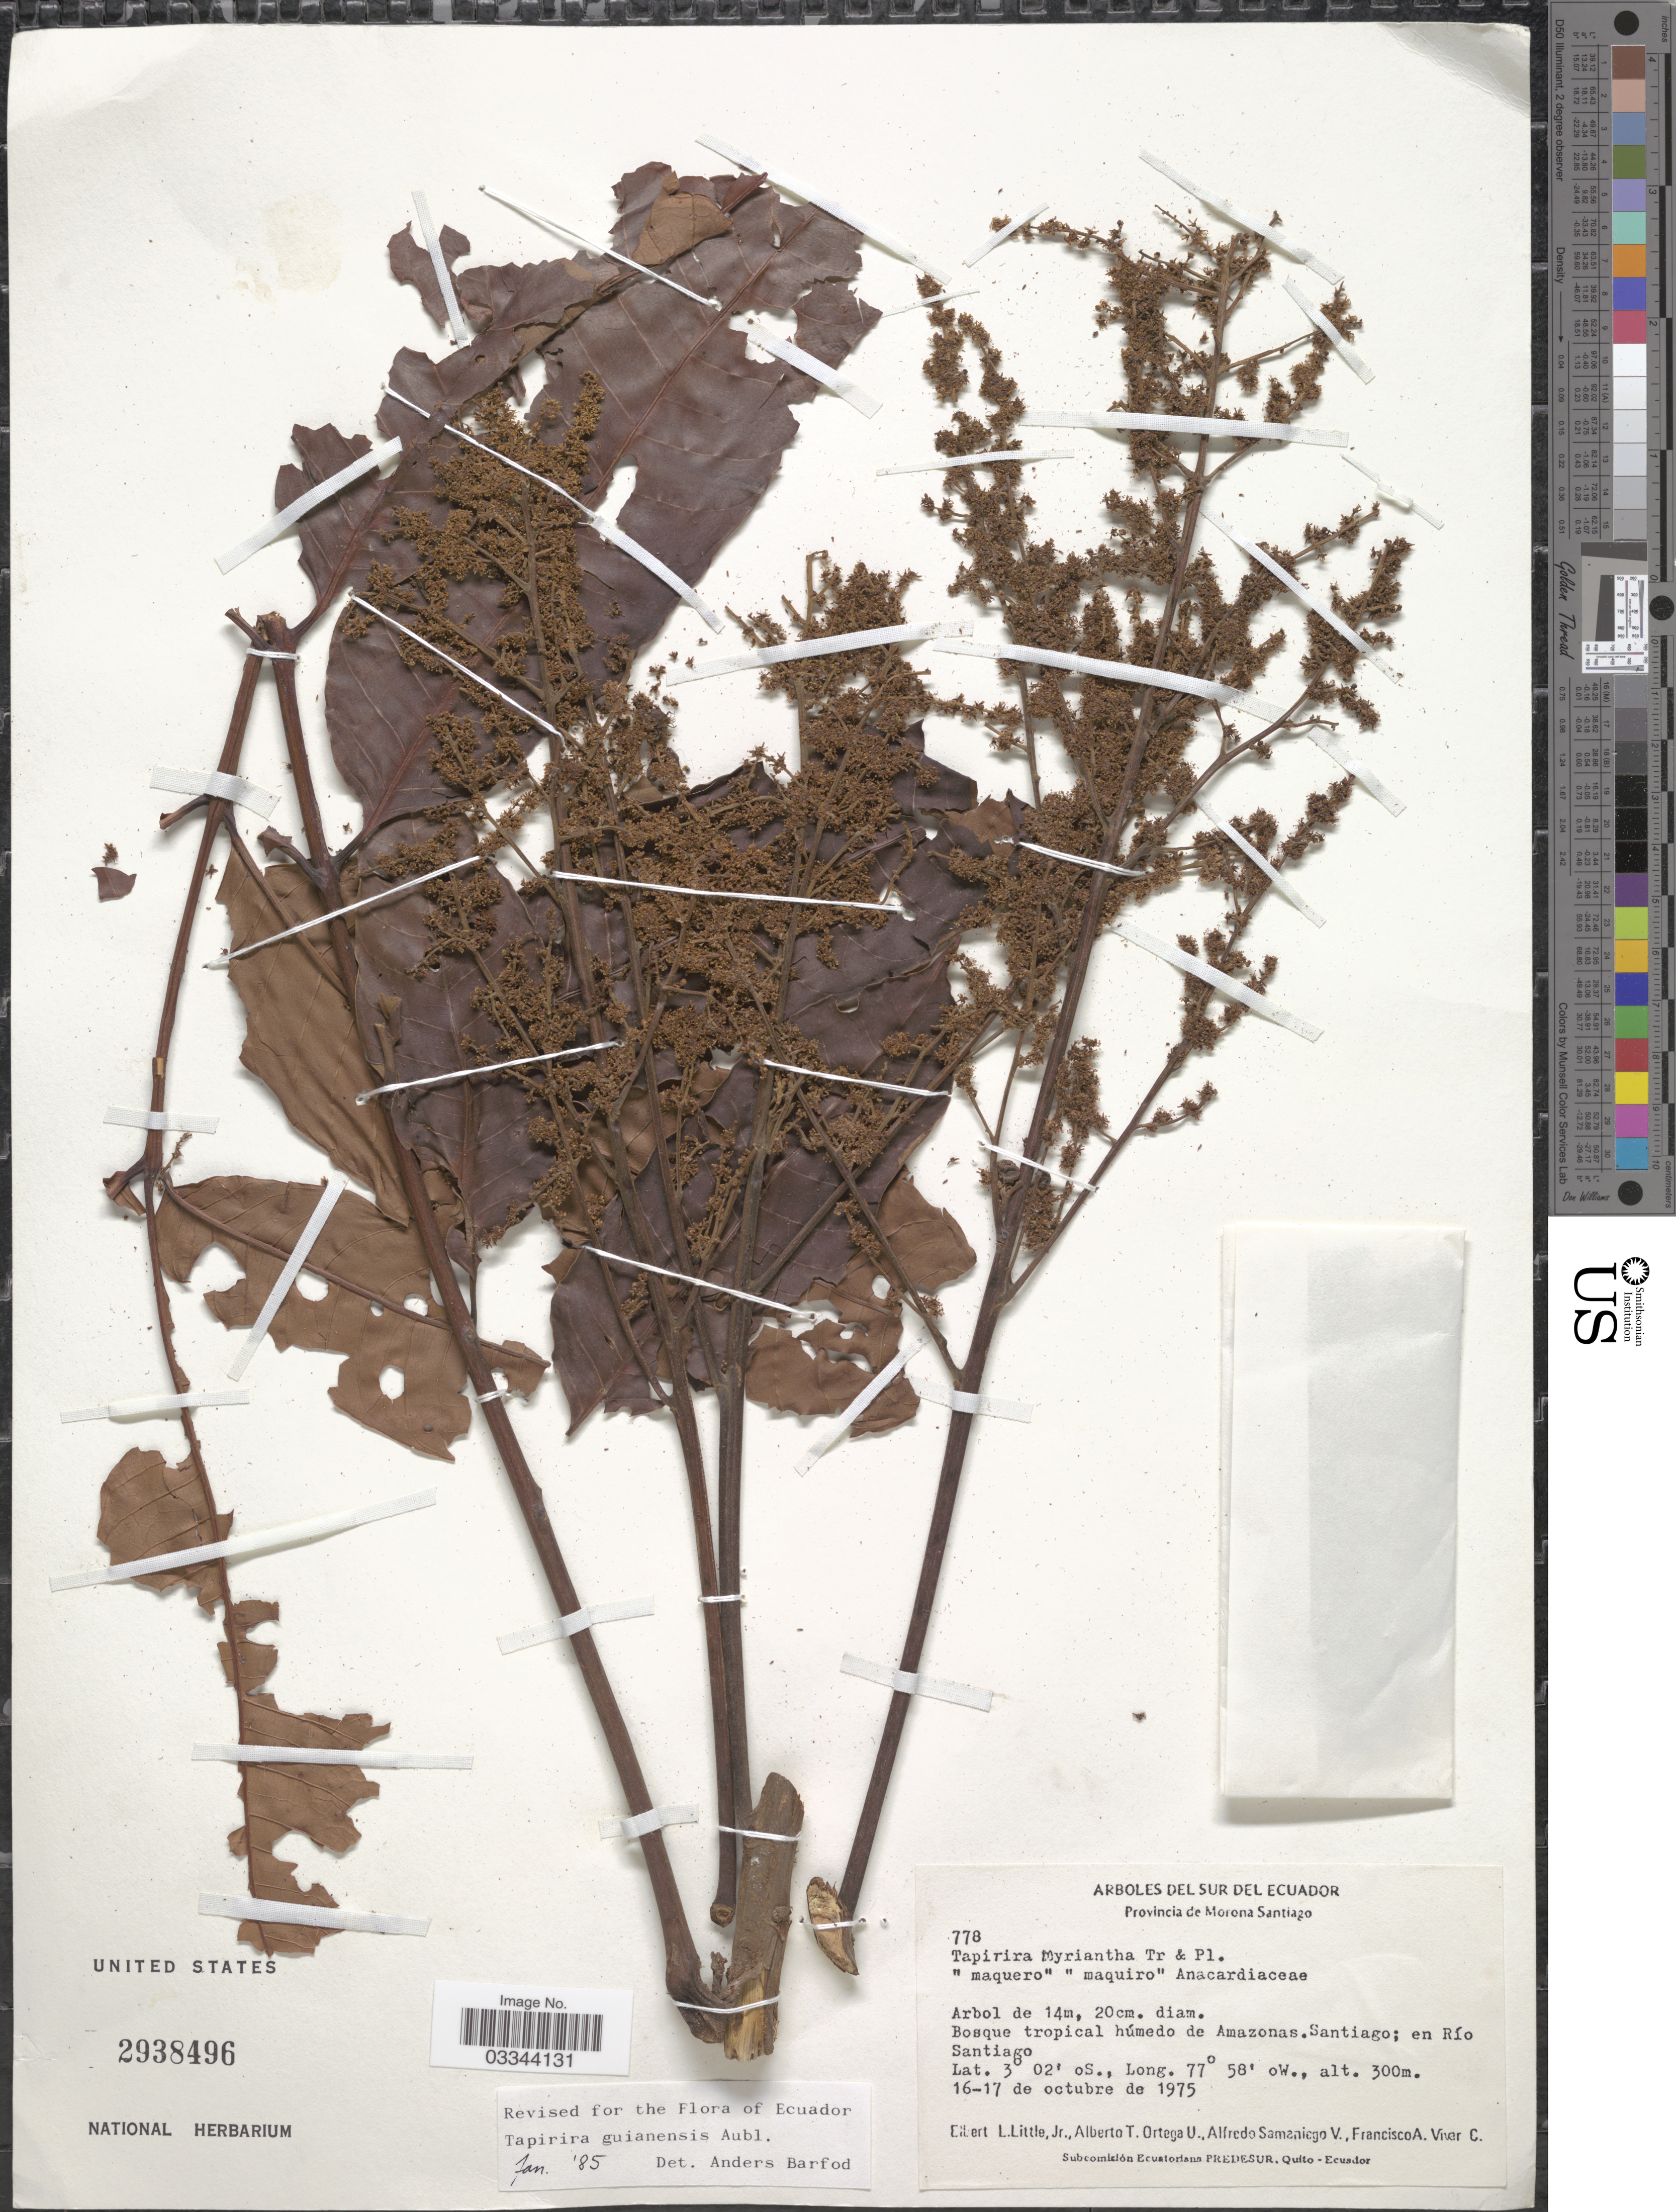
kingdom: Plantae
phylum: Tracheophyta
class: Magnoliopsida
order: Sapindales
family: Anacardiaceae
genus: Tapirira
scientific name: Tapirira guianensis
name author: Aubl.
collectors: E. L. Little, A. T. Ortega U., A. V. Samaniego & F. A. Vivar C.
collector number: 778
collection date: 1975-10-16/1975-10-17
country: Ecuador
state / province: Morona-Santiago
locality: Del Sur Del Ecuador. Bosque tropical húmedo de Amazonas. Santiago; en Río Santiago.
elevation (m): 300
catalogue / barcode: US 2938496